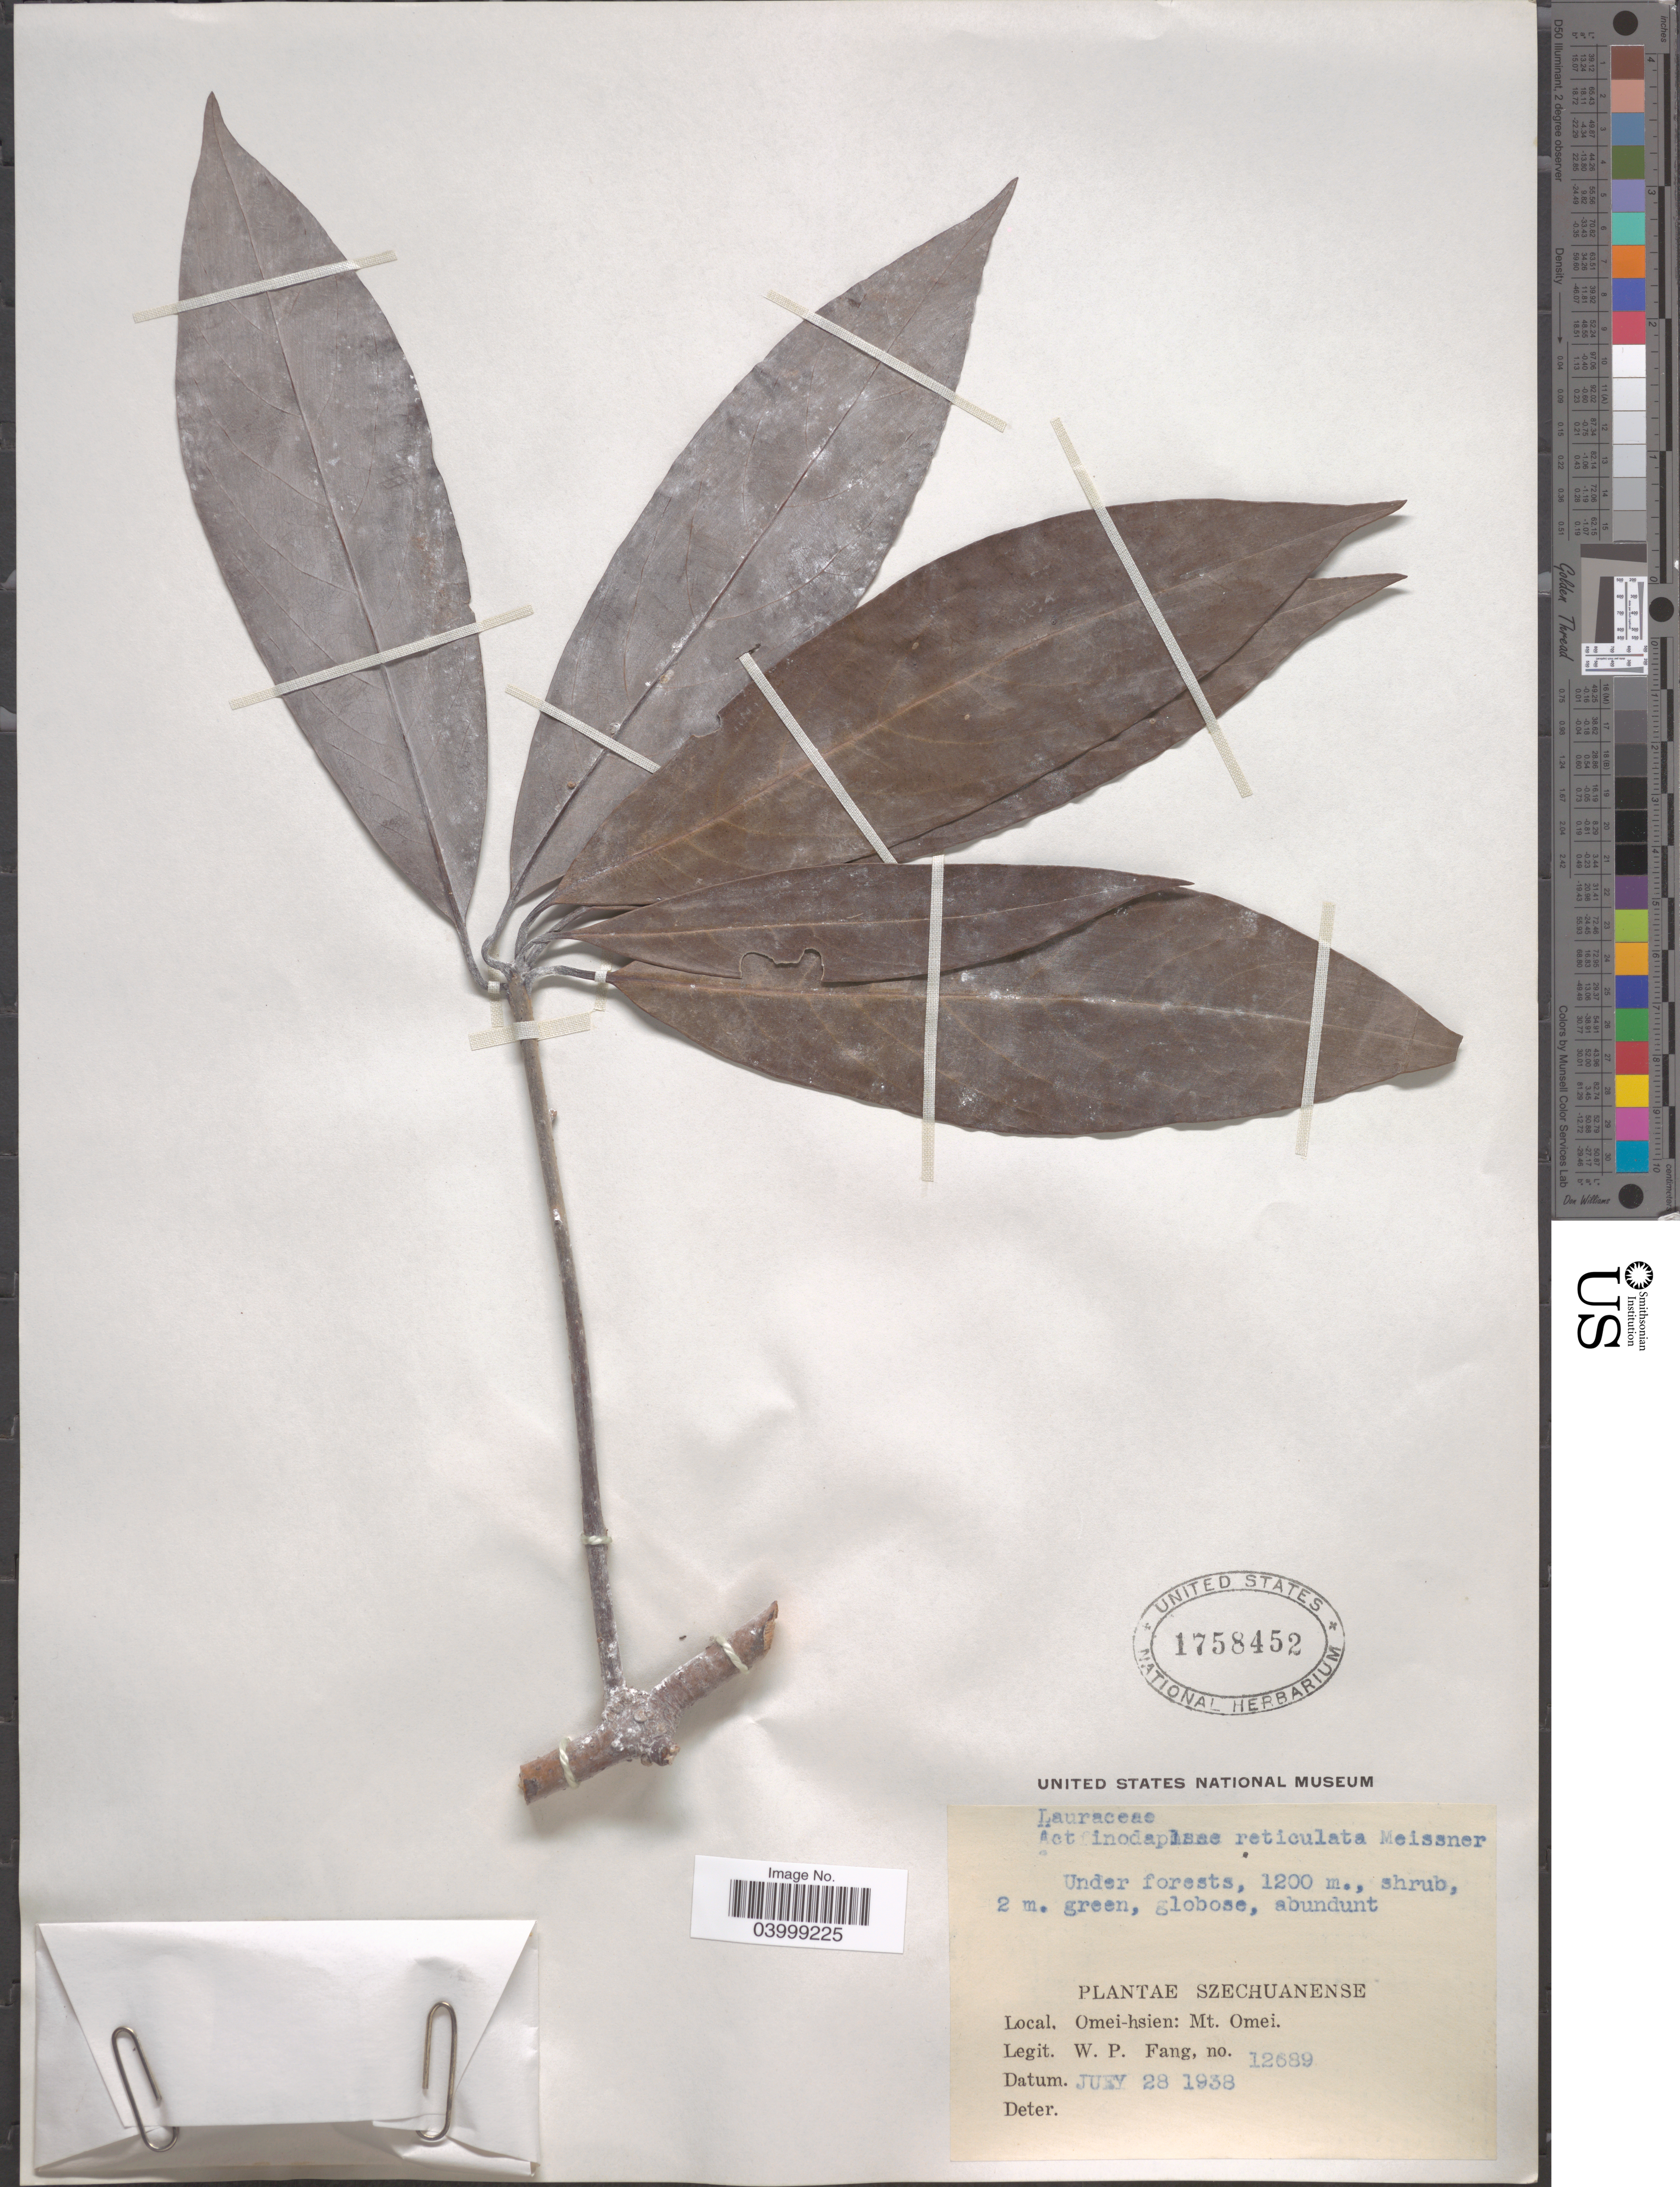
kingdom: Plantae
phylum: Tracheophyta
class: Magnoliopsida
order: Laurales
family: Lauraceae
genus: Actinodaphne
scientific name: Actinodaphne reticulata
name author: Meisn.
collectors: W. P. Fang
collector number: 12689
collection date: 1938-07-28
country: China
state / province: Sichuan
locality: Szechuanense. Omei-hsien; Mt. Omei.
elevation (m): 1200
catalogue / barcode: US 1758452